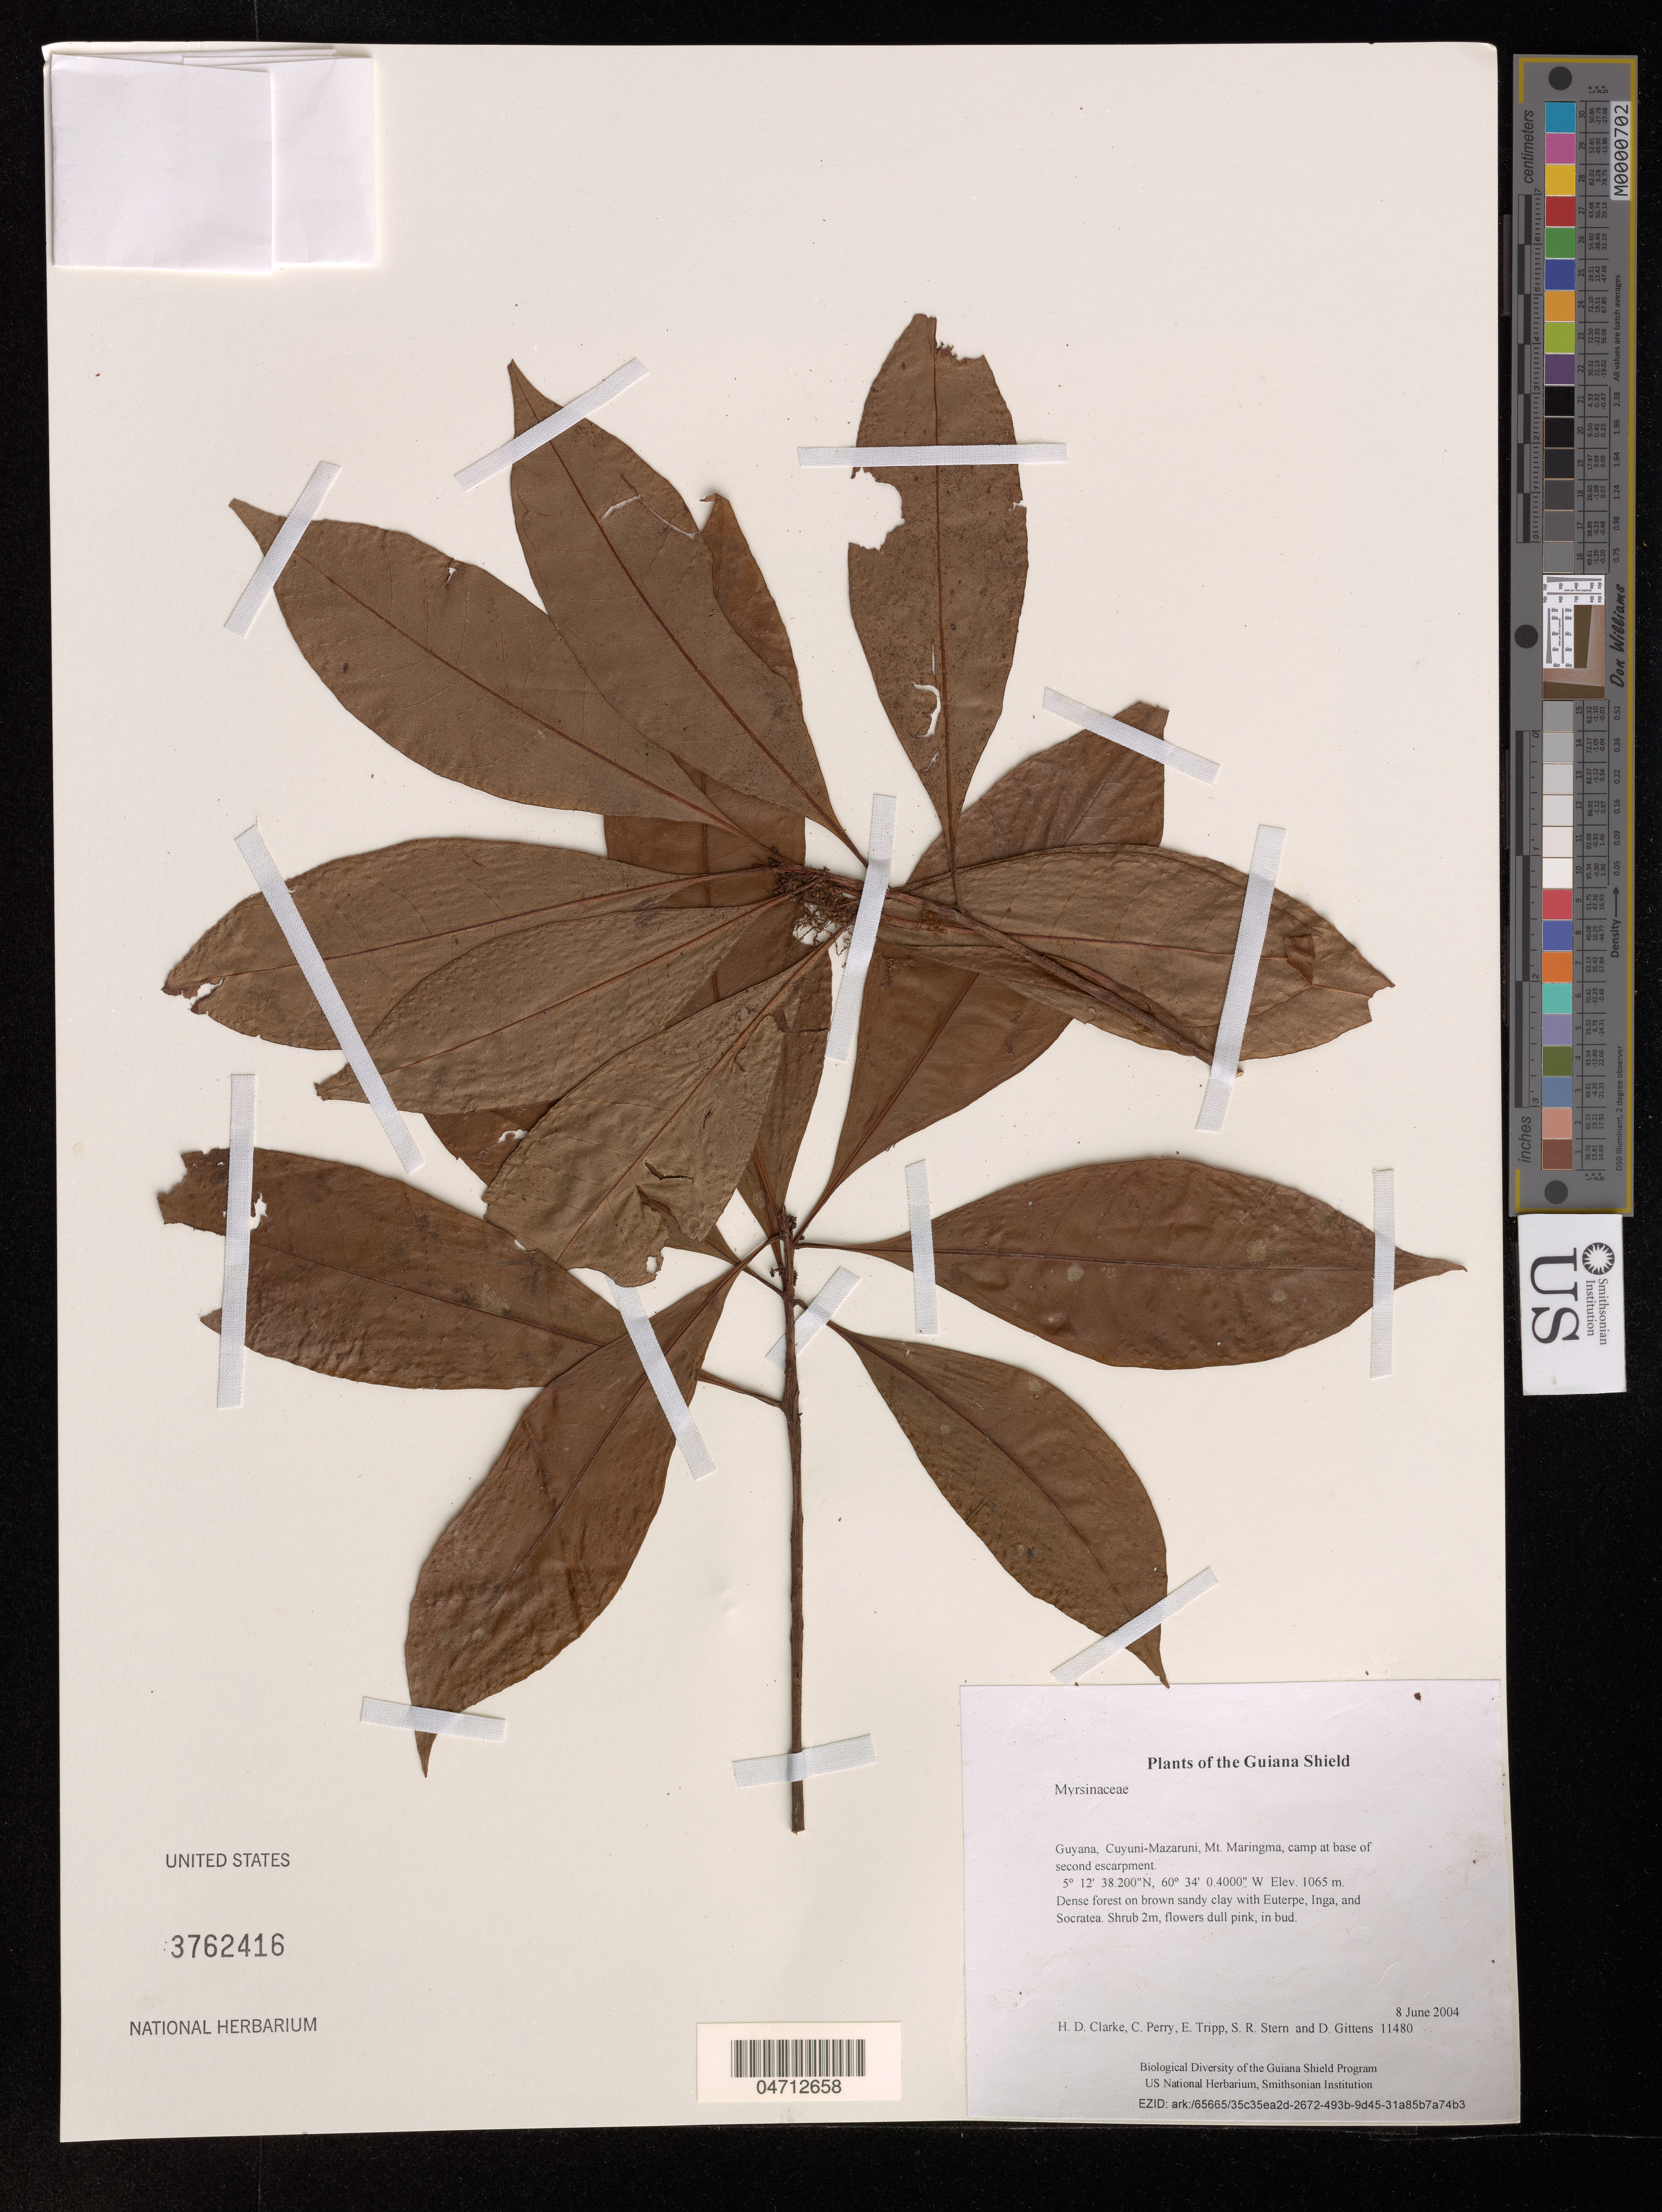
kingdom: Plantae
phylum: Tracheophyta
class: Magnoliopsida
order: Ericales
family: Primulaceae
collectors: H. D. Clarke, C. Perry, E. Tripp, S. R. Stern & D. Gittens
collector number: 11480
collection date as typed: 8 June 2004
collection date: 2004-06-08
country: Guyana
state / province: Cuyuni-Mazaruni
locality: Mt. Maringma, camp at base of second escarpment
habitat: Dense forest on brown sandy clay with Euterpe, Inga, and Socratea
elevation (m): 1065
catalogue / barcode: US 3762416